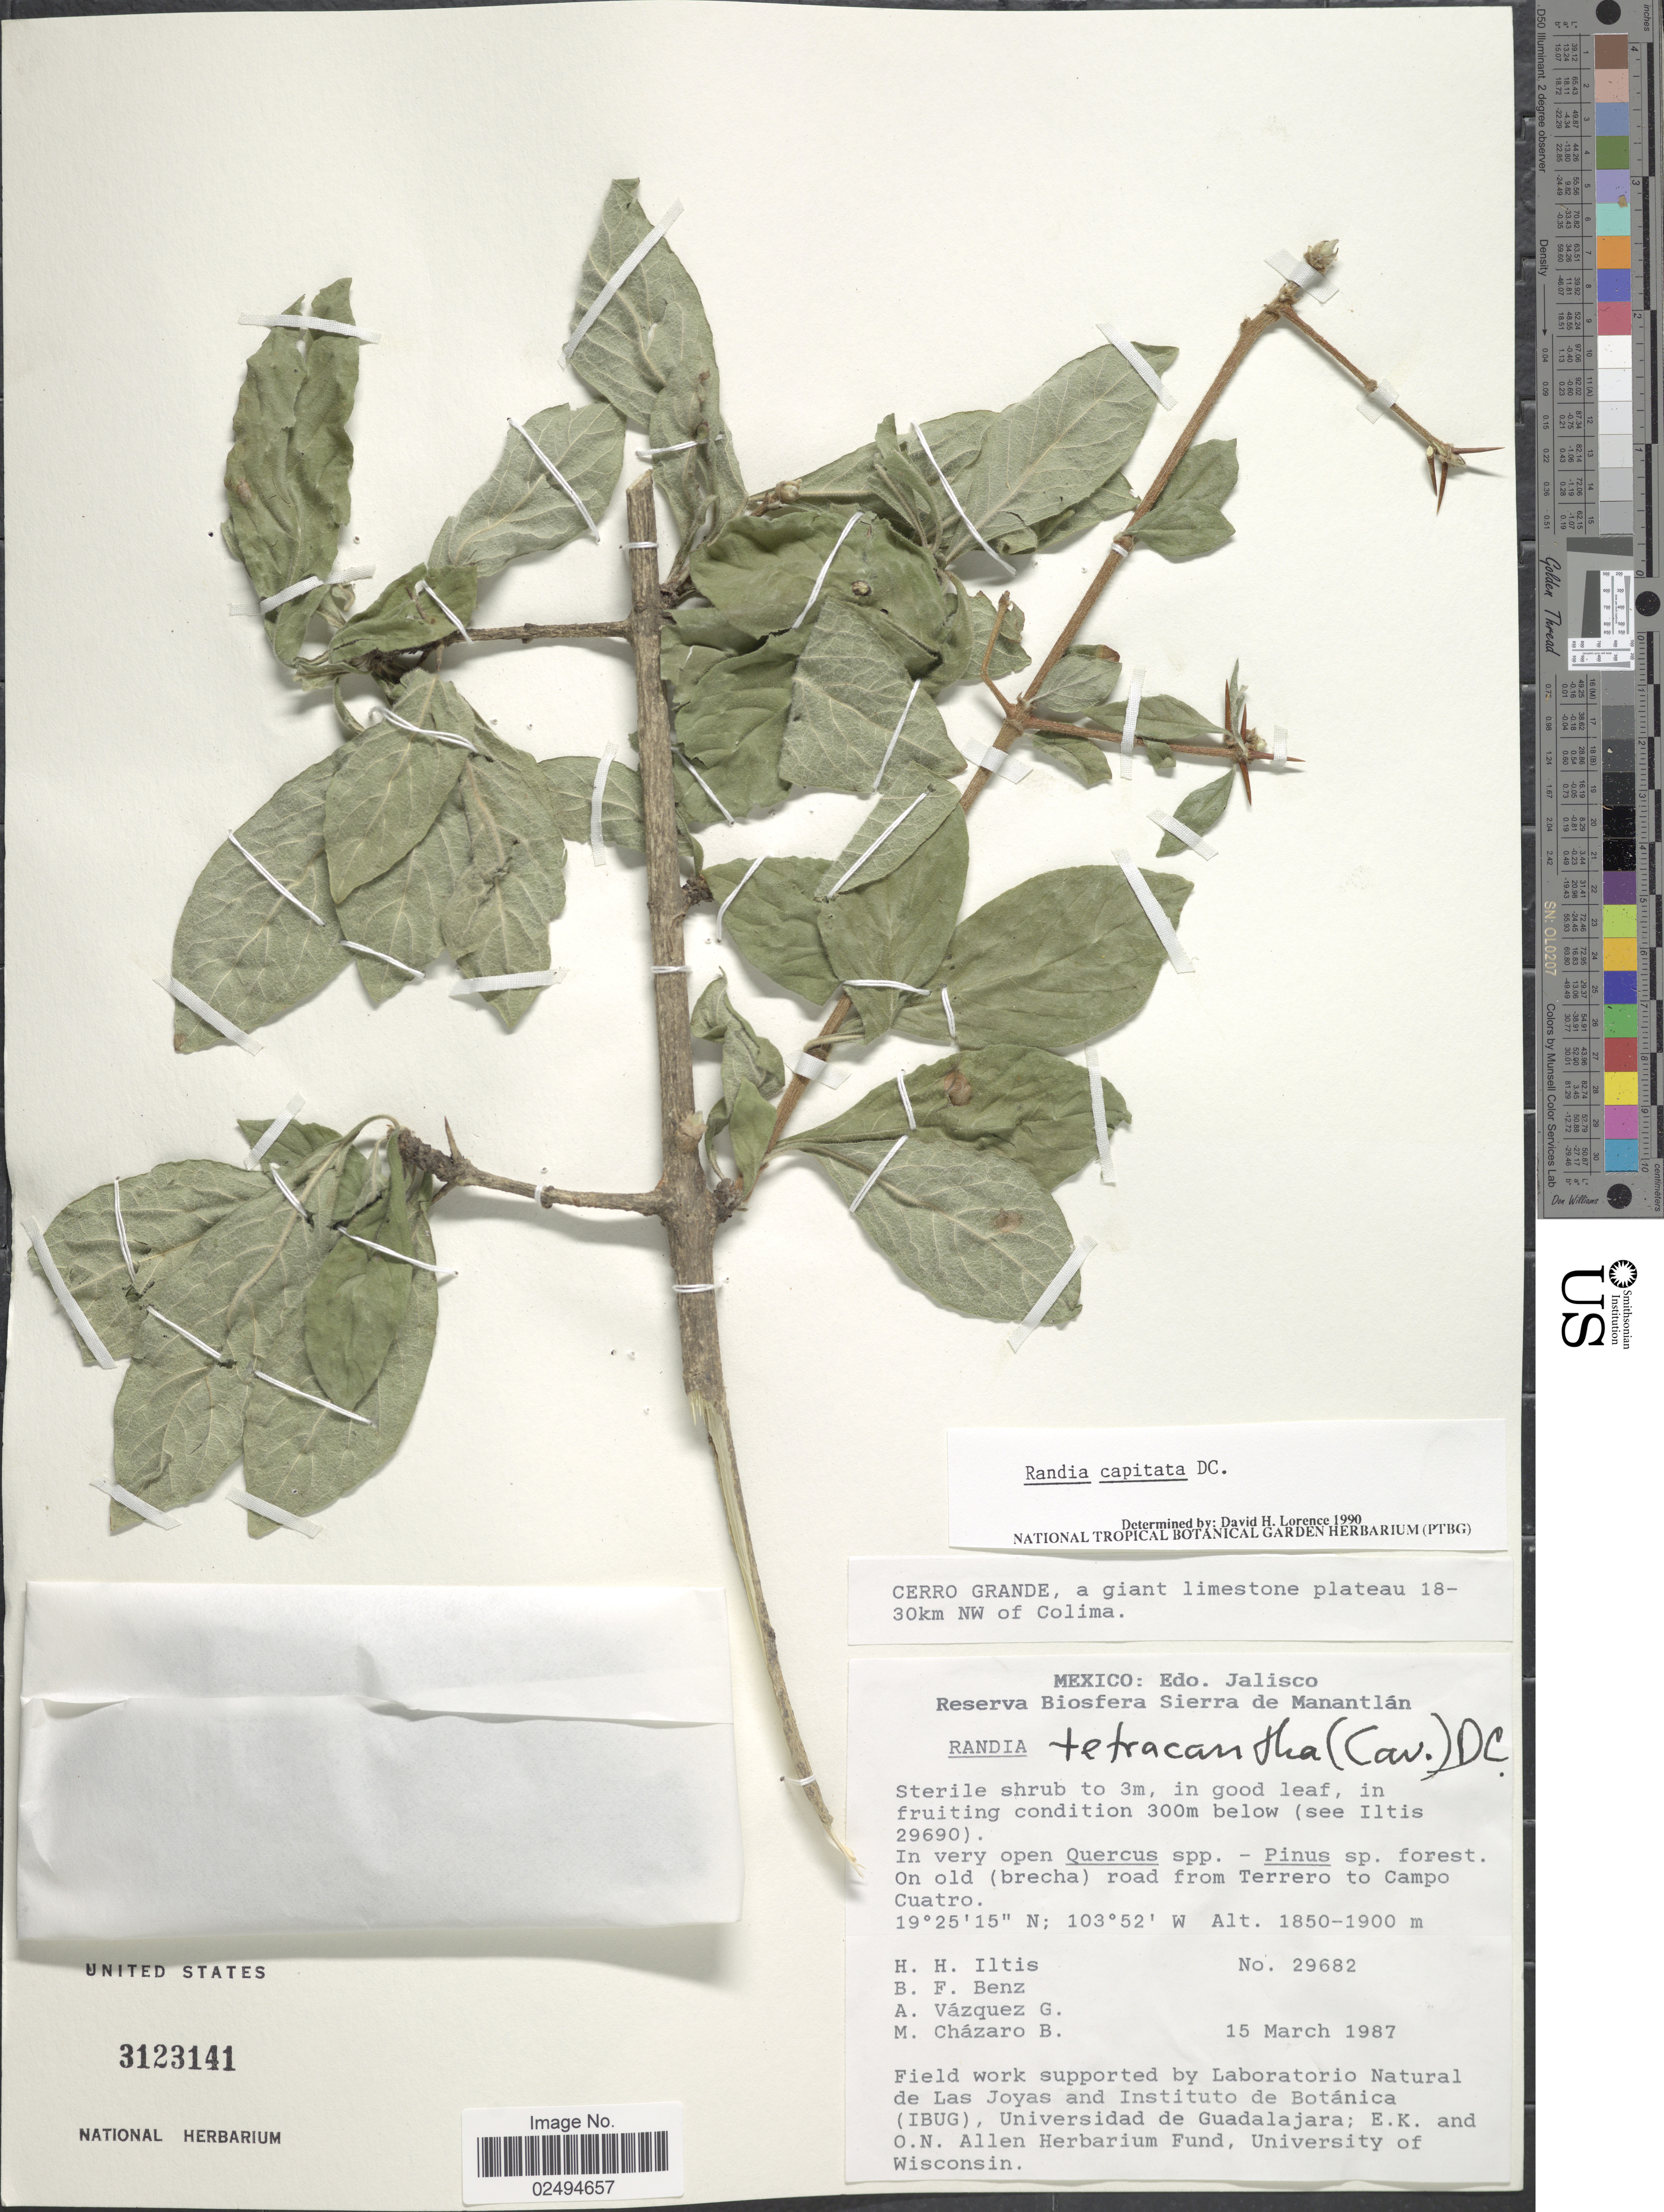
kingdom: Plantae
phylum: Tracheophyta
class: Magnoliopsida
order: Gentianales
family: Rubiaceae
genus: Randia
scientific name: Randia capitata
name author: DC.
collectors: H. H. Iltis, B. F. Benz, J. A. Vázquez G. & M. de J. Cházaro Basáñoez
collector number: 29682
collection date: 1987-03-15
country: Mexico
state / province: Jalisco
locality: Edo. Jalisco. On old (brecha) road from Terrero to Campo Cuatro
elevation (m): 1850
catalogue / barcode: US 3123141